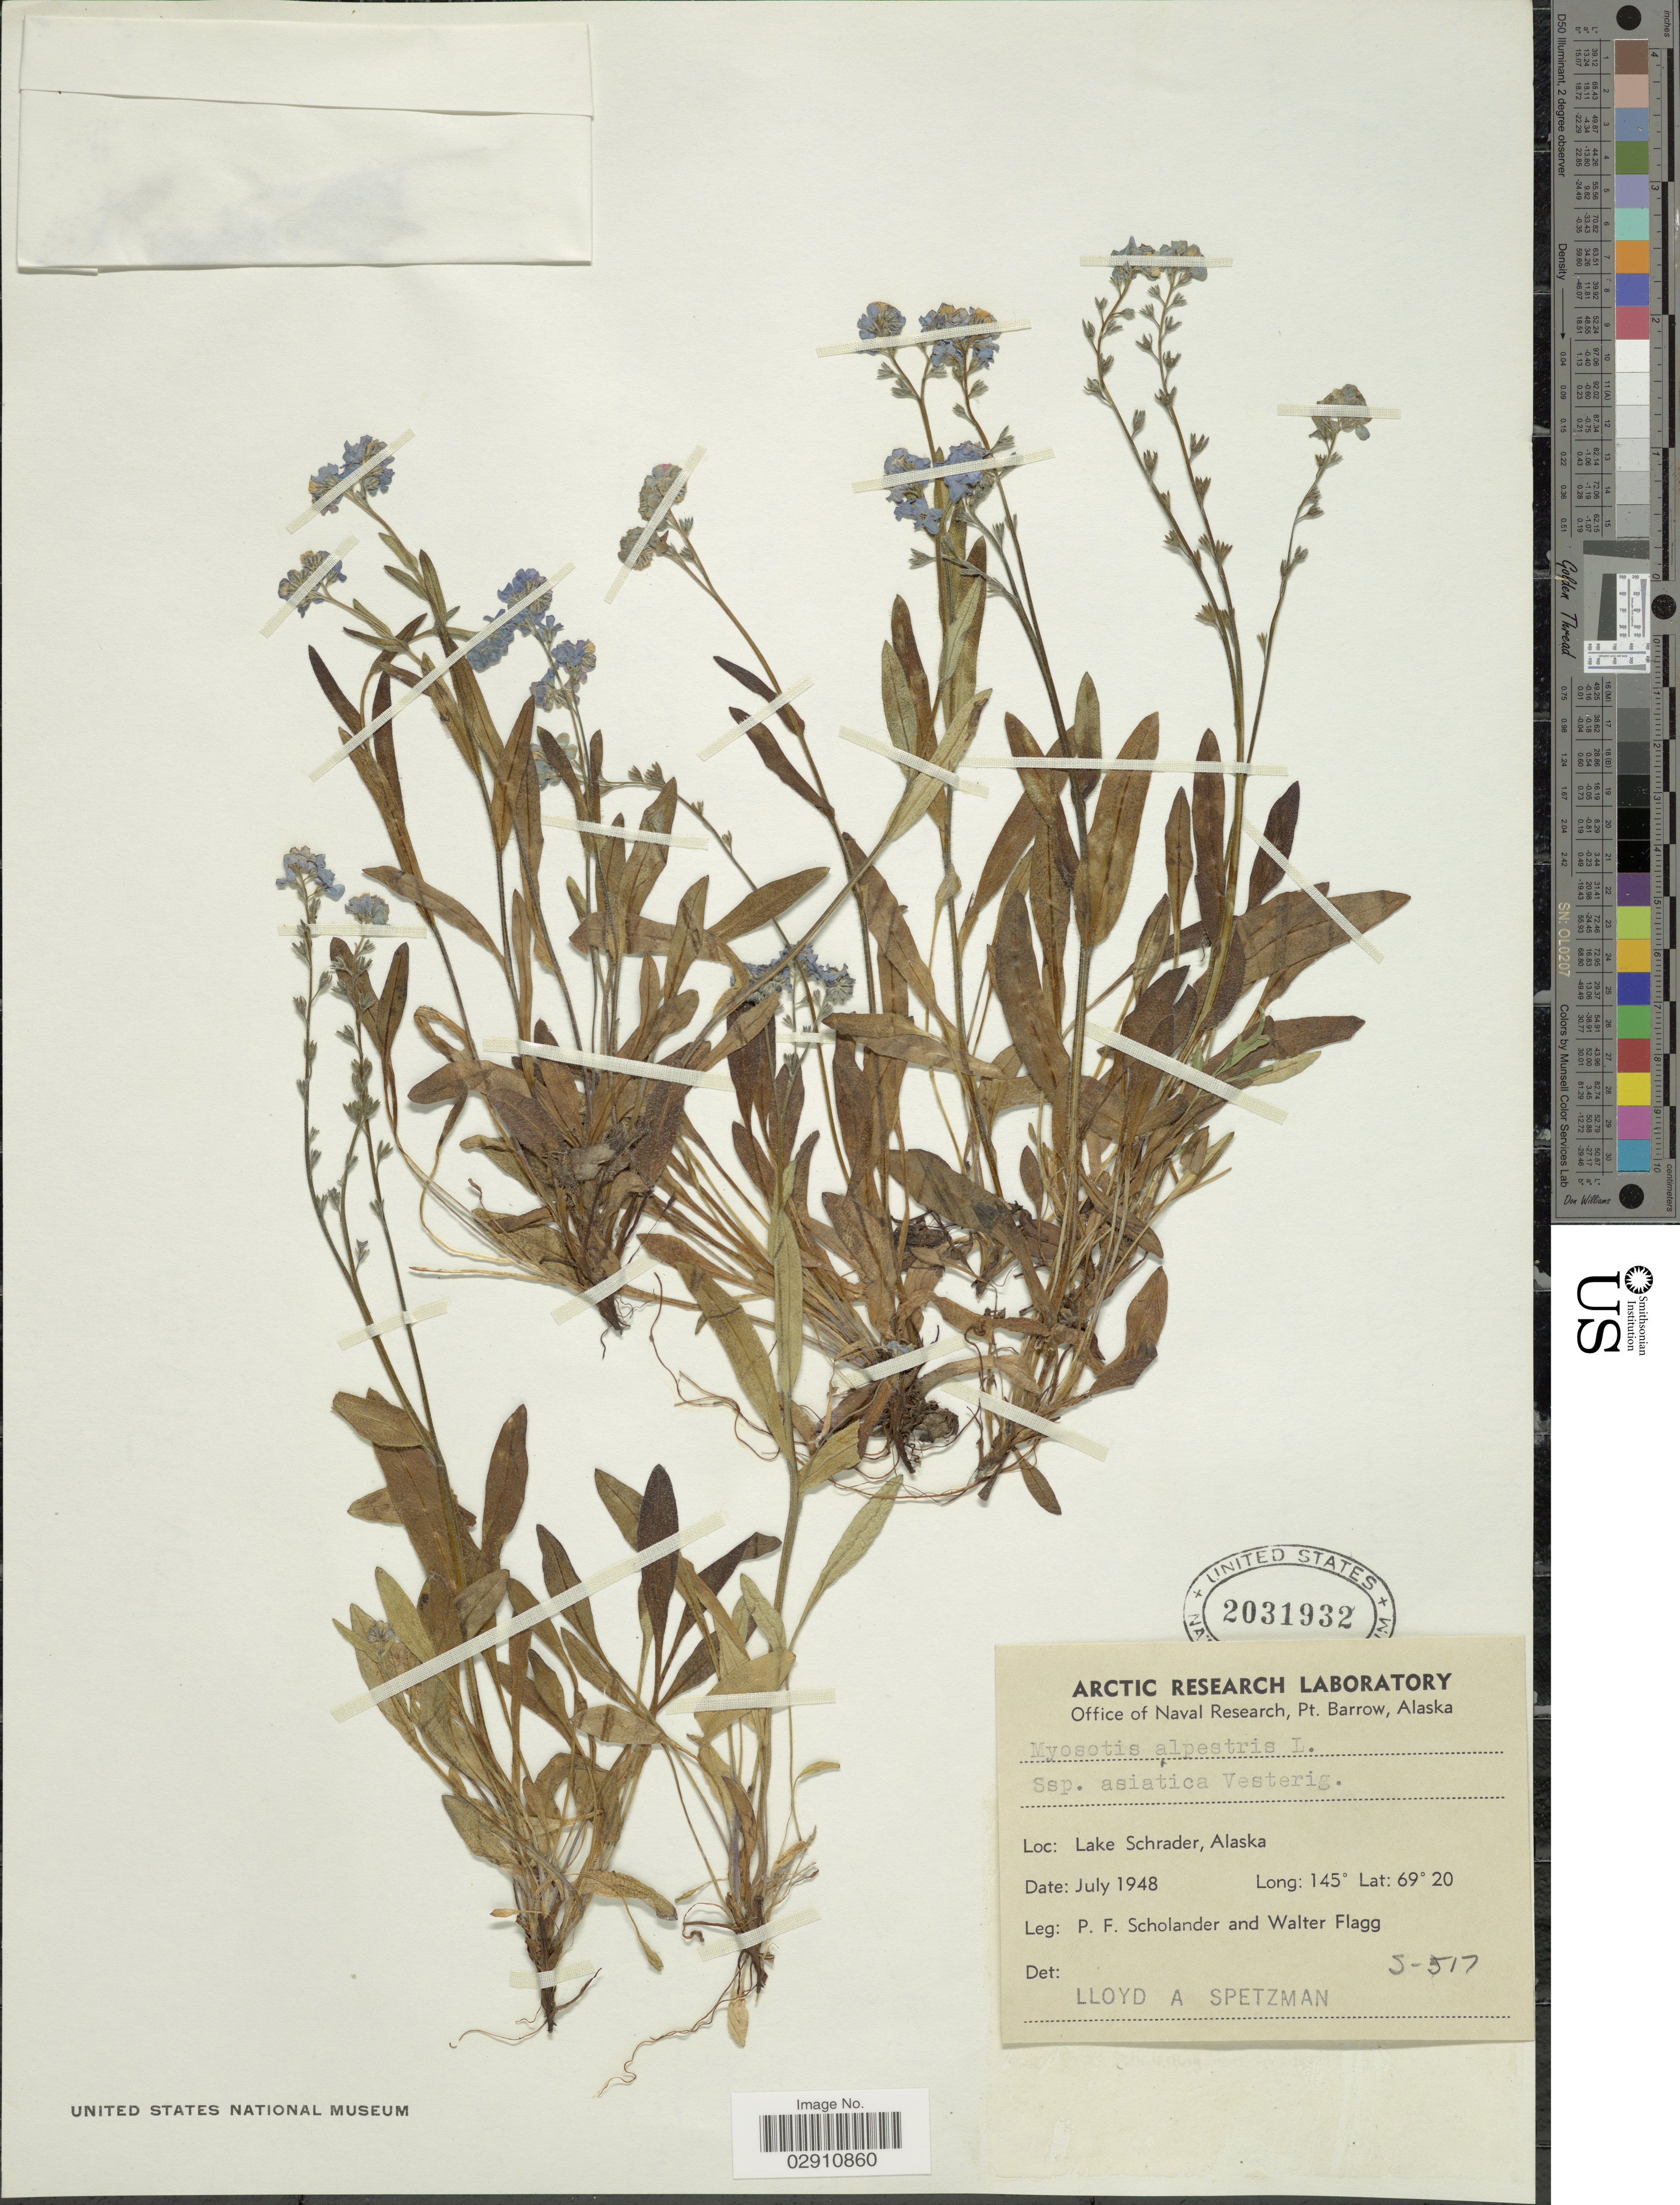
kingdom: Plantae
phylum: Tracheophyta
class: Magnoliopsida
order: Boraginales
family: Boraginaceae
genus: Myosotis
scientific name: Myosotis alpestris subsp. asiatica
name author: Vestergr.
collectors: P. Scholander & W. Flagg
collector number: S-517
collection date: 1948-07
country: United States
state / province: Alaska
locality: Barrow. Lake Schrader.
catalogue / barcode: US 2031932